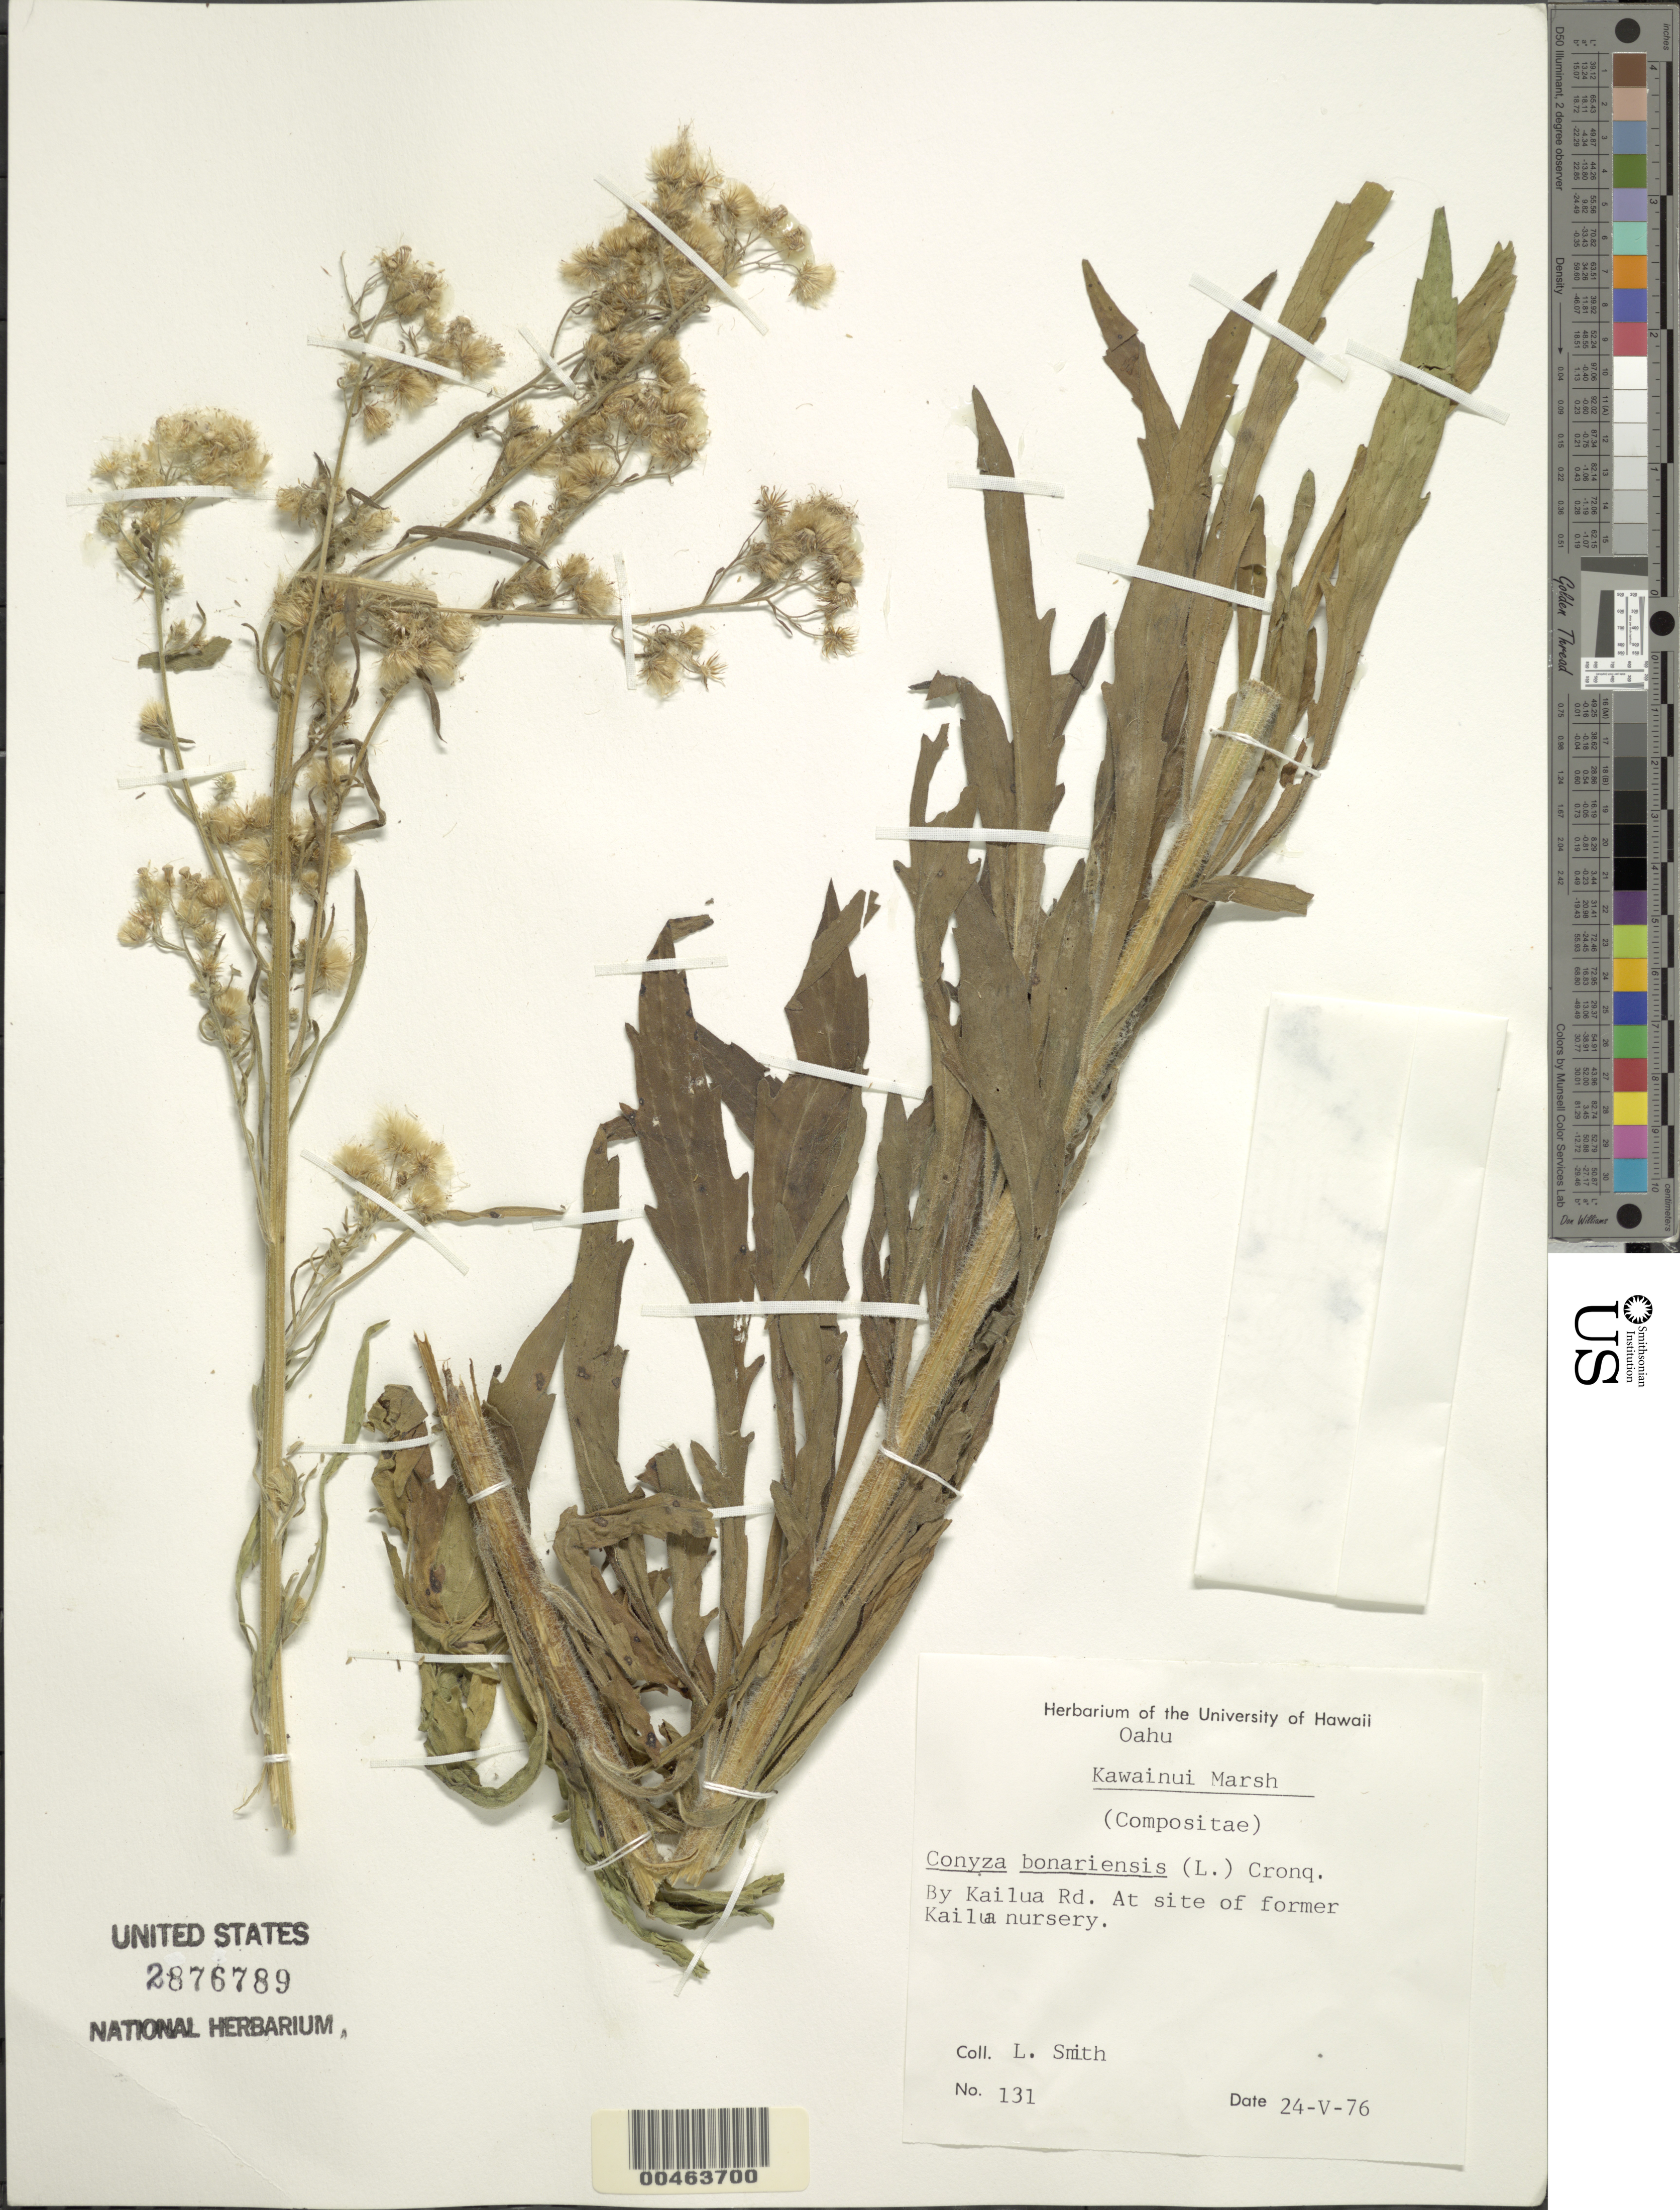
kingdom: Plantae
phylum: Tracheophyta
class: Magnoliopsida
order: Asterales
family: Asteraceae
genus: Erigeron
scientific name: Erigeron bonariensis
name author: L.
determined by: Wagner, W. L., (BOT), Smithsonian Institution - National Museum of Natural History (UNITED STATES)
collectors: L. Smith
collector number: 131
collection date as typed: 24 May 1976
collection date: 1976-05-24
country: United States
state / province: Hawaii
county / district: Honolulu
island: Oahu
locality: Kawainui Marsh: By Kailua Rd. At site of former Kailua nursery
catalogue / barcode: US 2876789